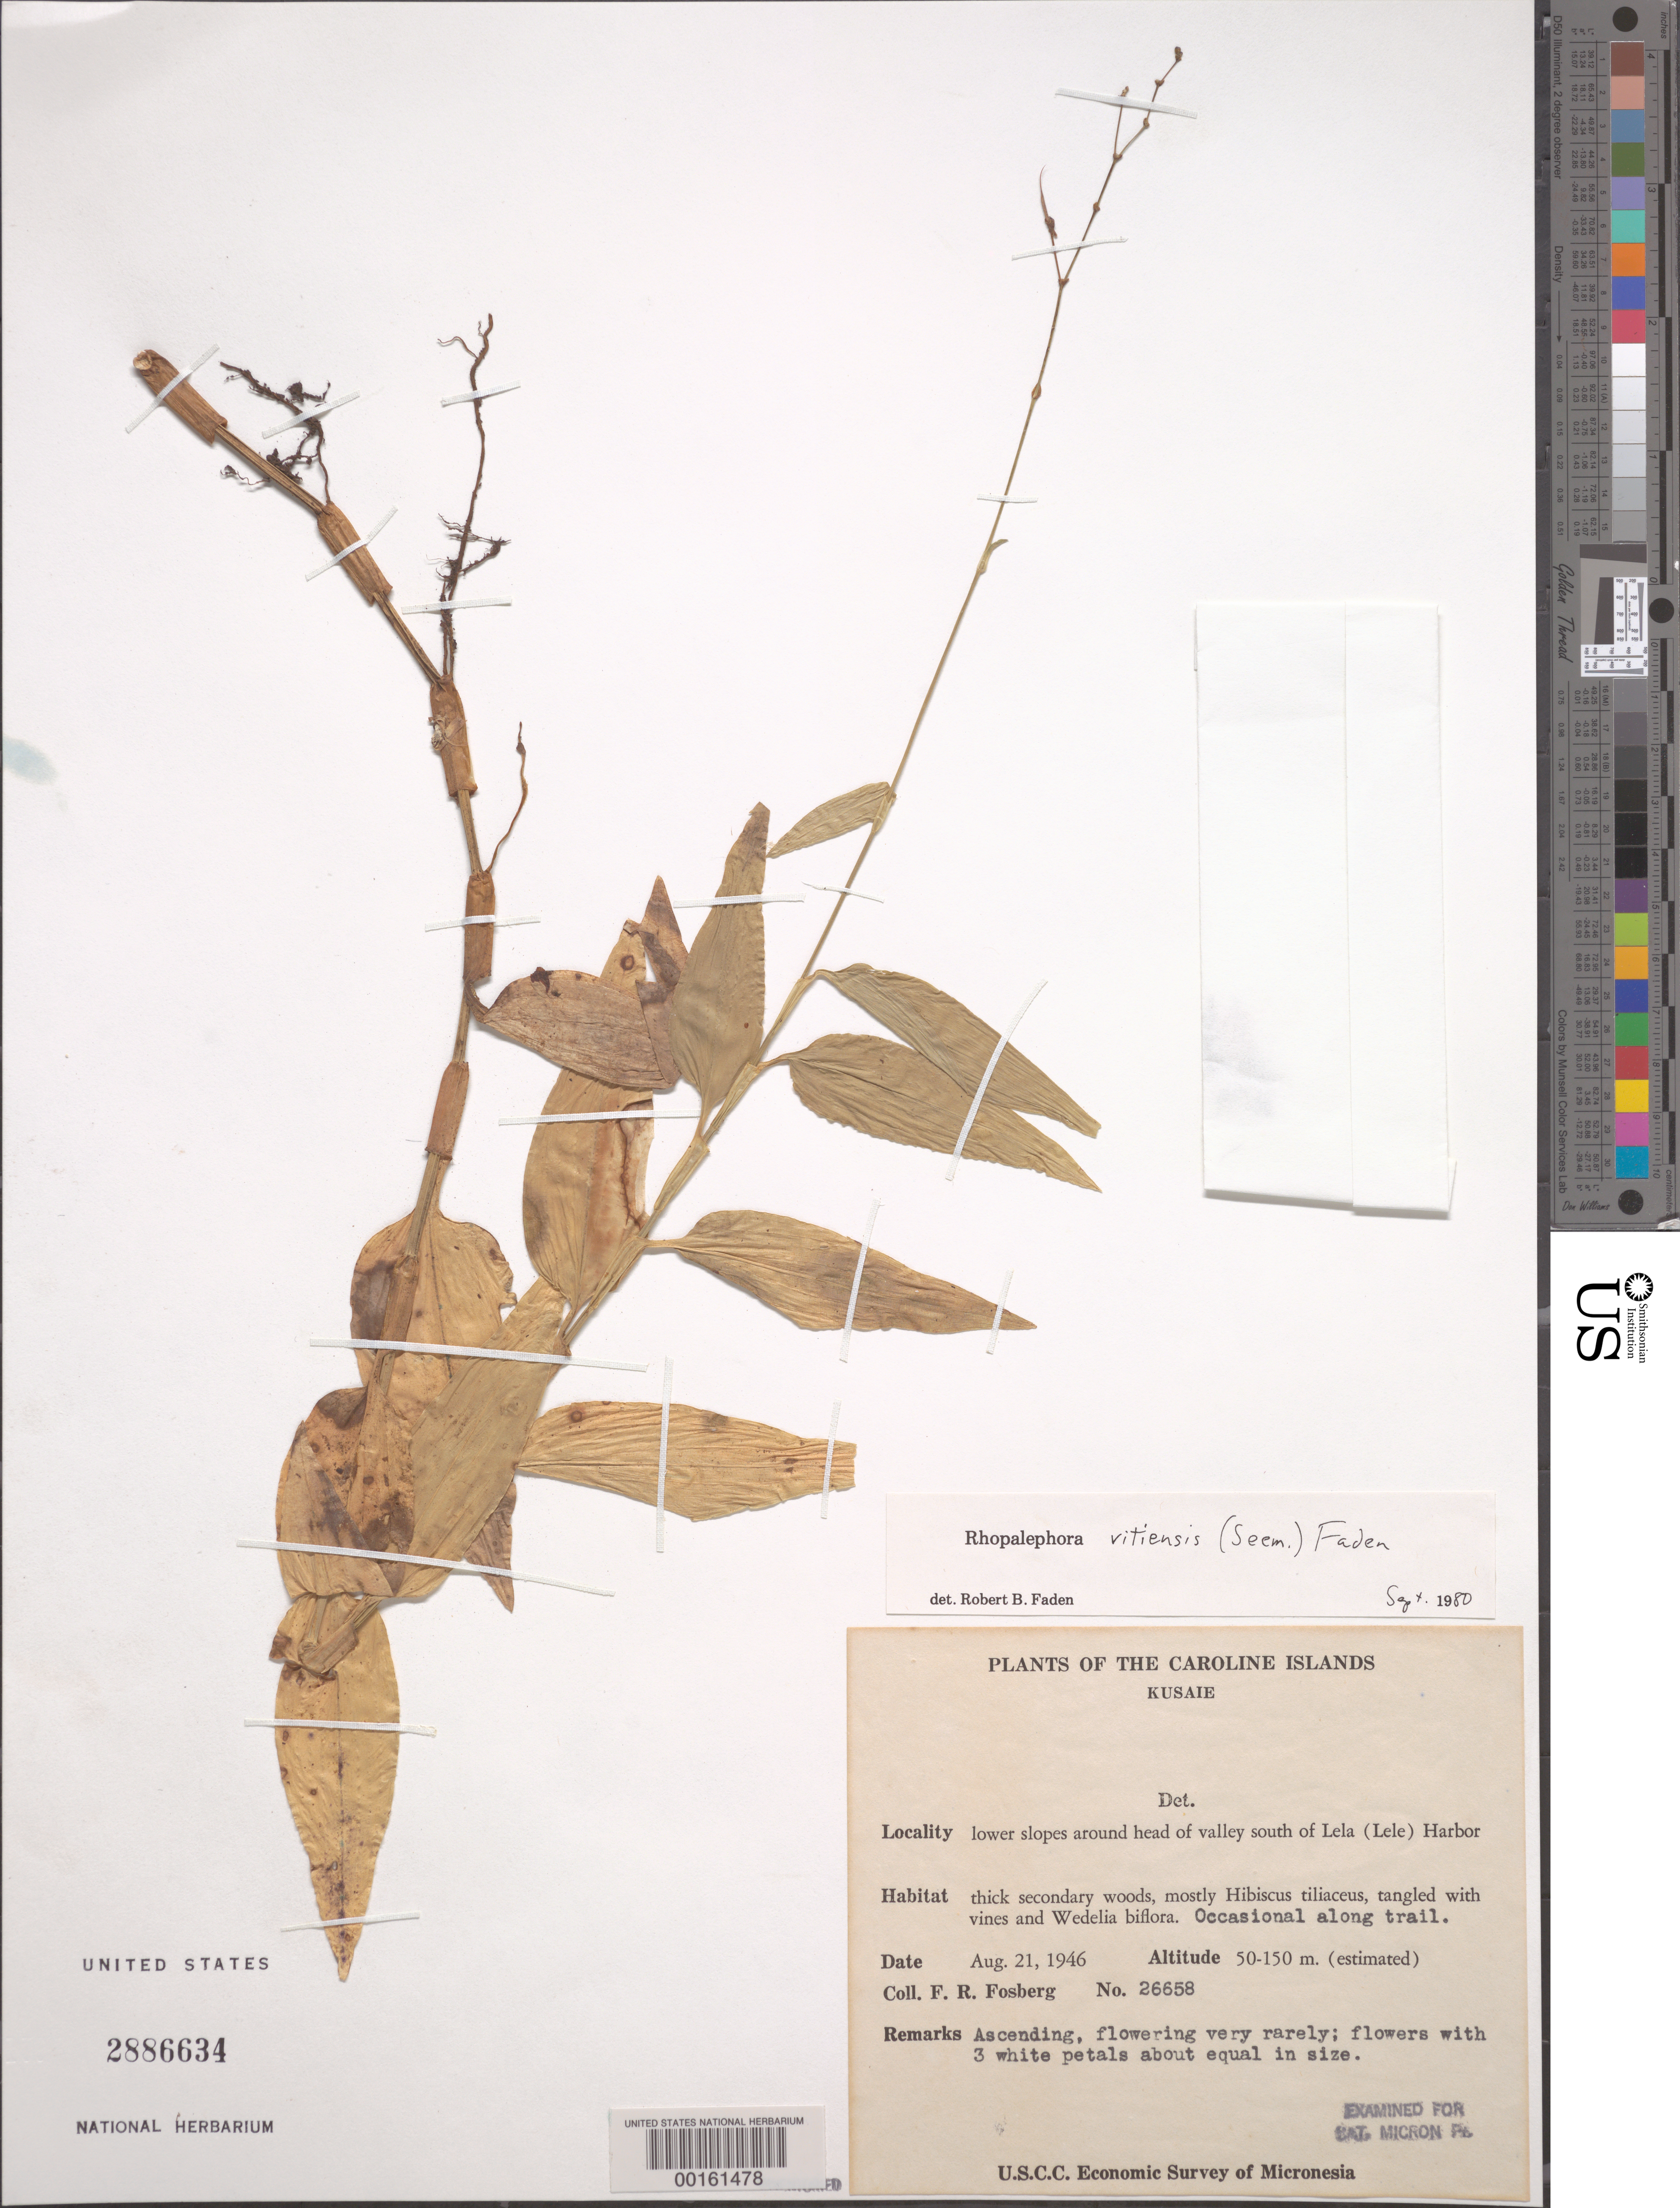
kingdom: Plantae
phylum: Tracheophyta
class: Liliopsida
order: Commelinales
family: Commelinaceae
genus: Rhopalephora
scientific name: Rhopalephora vitiensis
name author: (Seem.) Faden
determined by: Faden, Robert B., (US), Smithsonian Institution - National Museum of Natural History (UNITED STATES)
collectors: F. R. Fosberg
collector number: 26658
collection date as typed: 21 Aug 1946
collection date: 1946-08-21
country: Micronesia, Federated States of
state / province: Kosrae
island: Kosrae [Kusaie]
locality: Kusaie i., lela harbor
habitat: Thick secondary woods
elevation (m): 50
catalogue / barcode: US 2886634